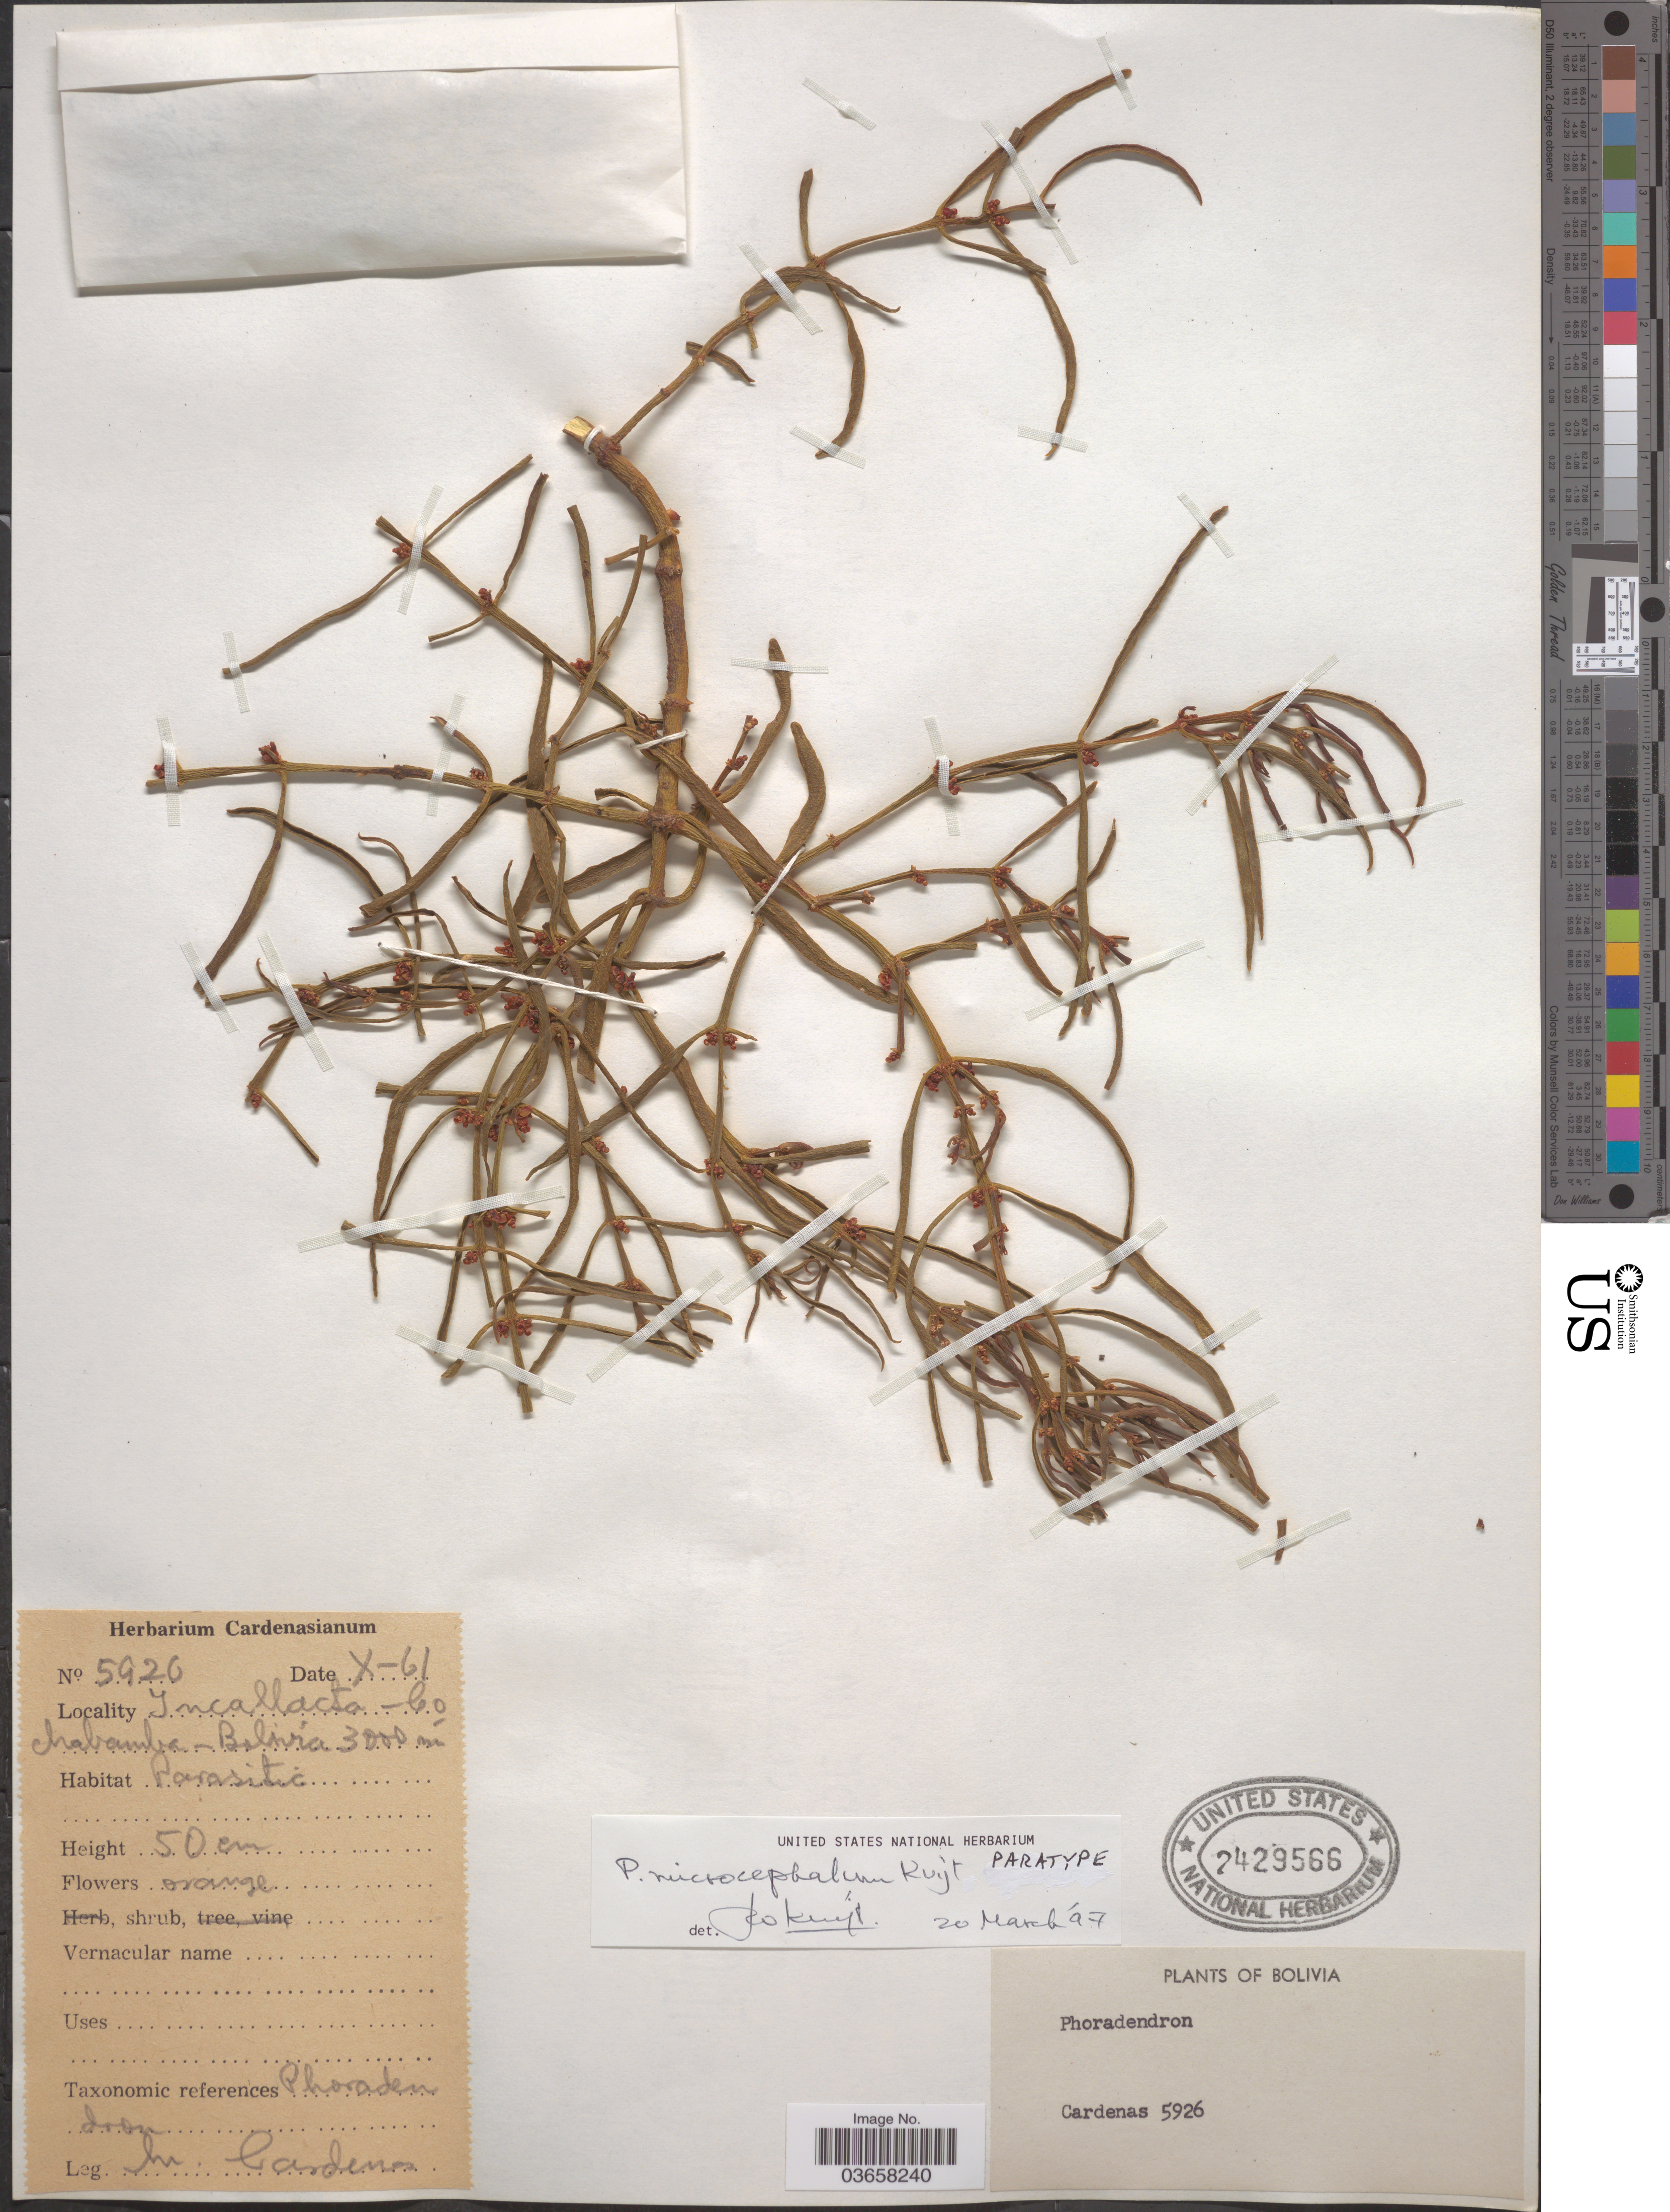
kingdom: Plantae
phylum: Tracheophyta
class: Magnoliopsida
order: Santalales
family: Viscaceae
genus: Phoradendron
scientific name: Phoradendron microcephalum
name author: Kuijt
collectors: M. Cárdenas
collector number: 5926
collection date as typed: Transcribed d/m/y: /10/61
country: Bolivia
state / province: Cochabamba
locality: Incallacta.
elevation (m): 3000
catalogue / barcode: US 2429566